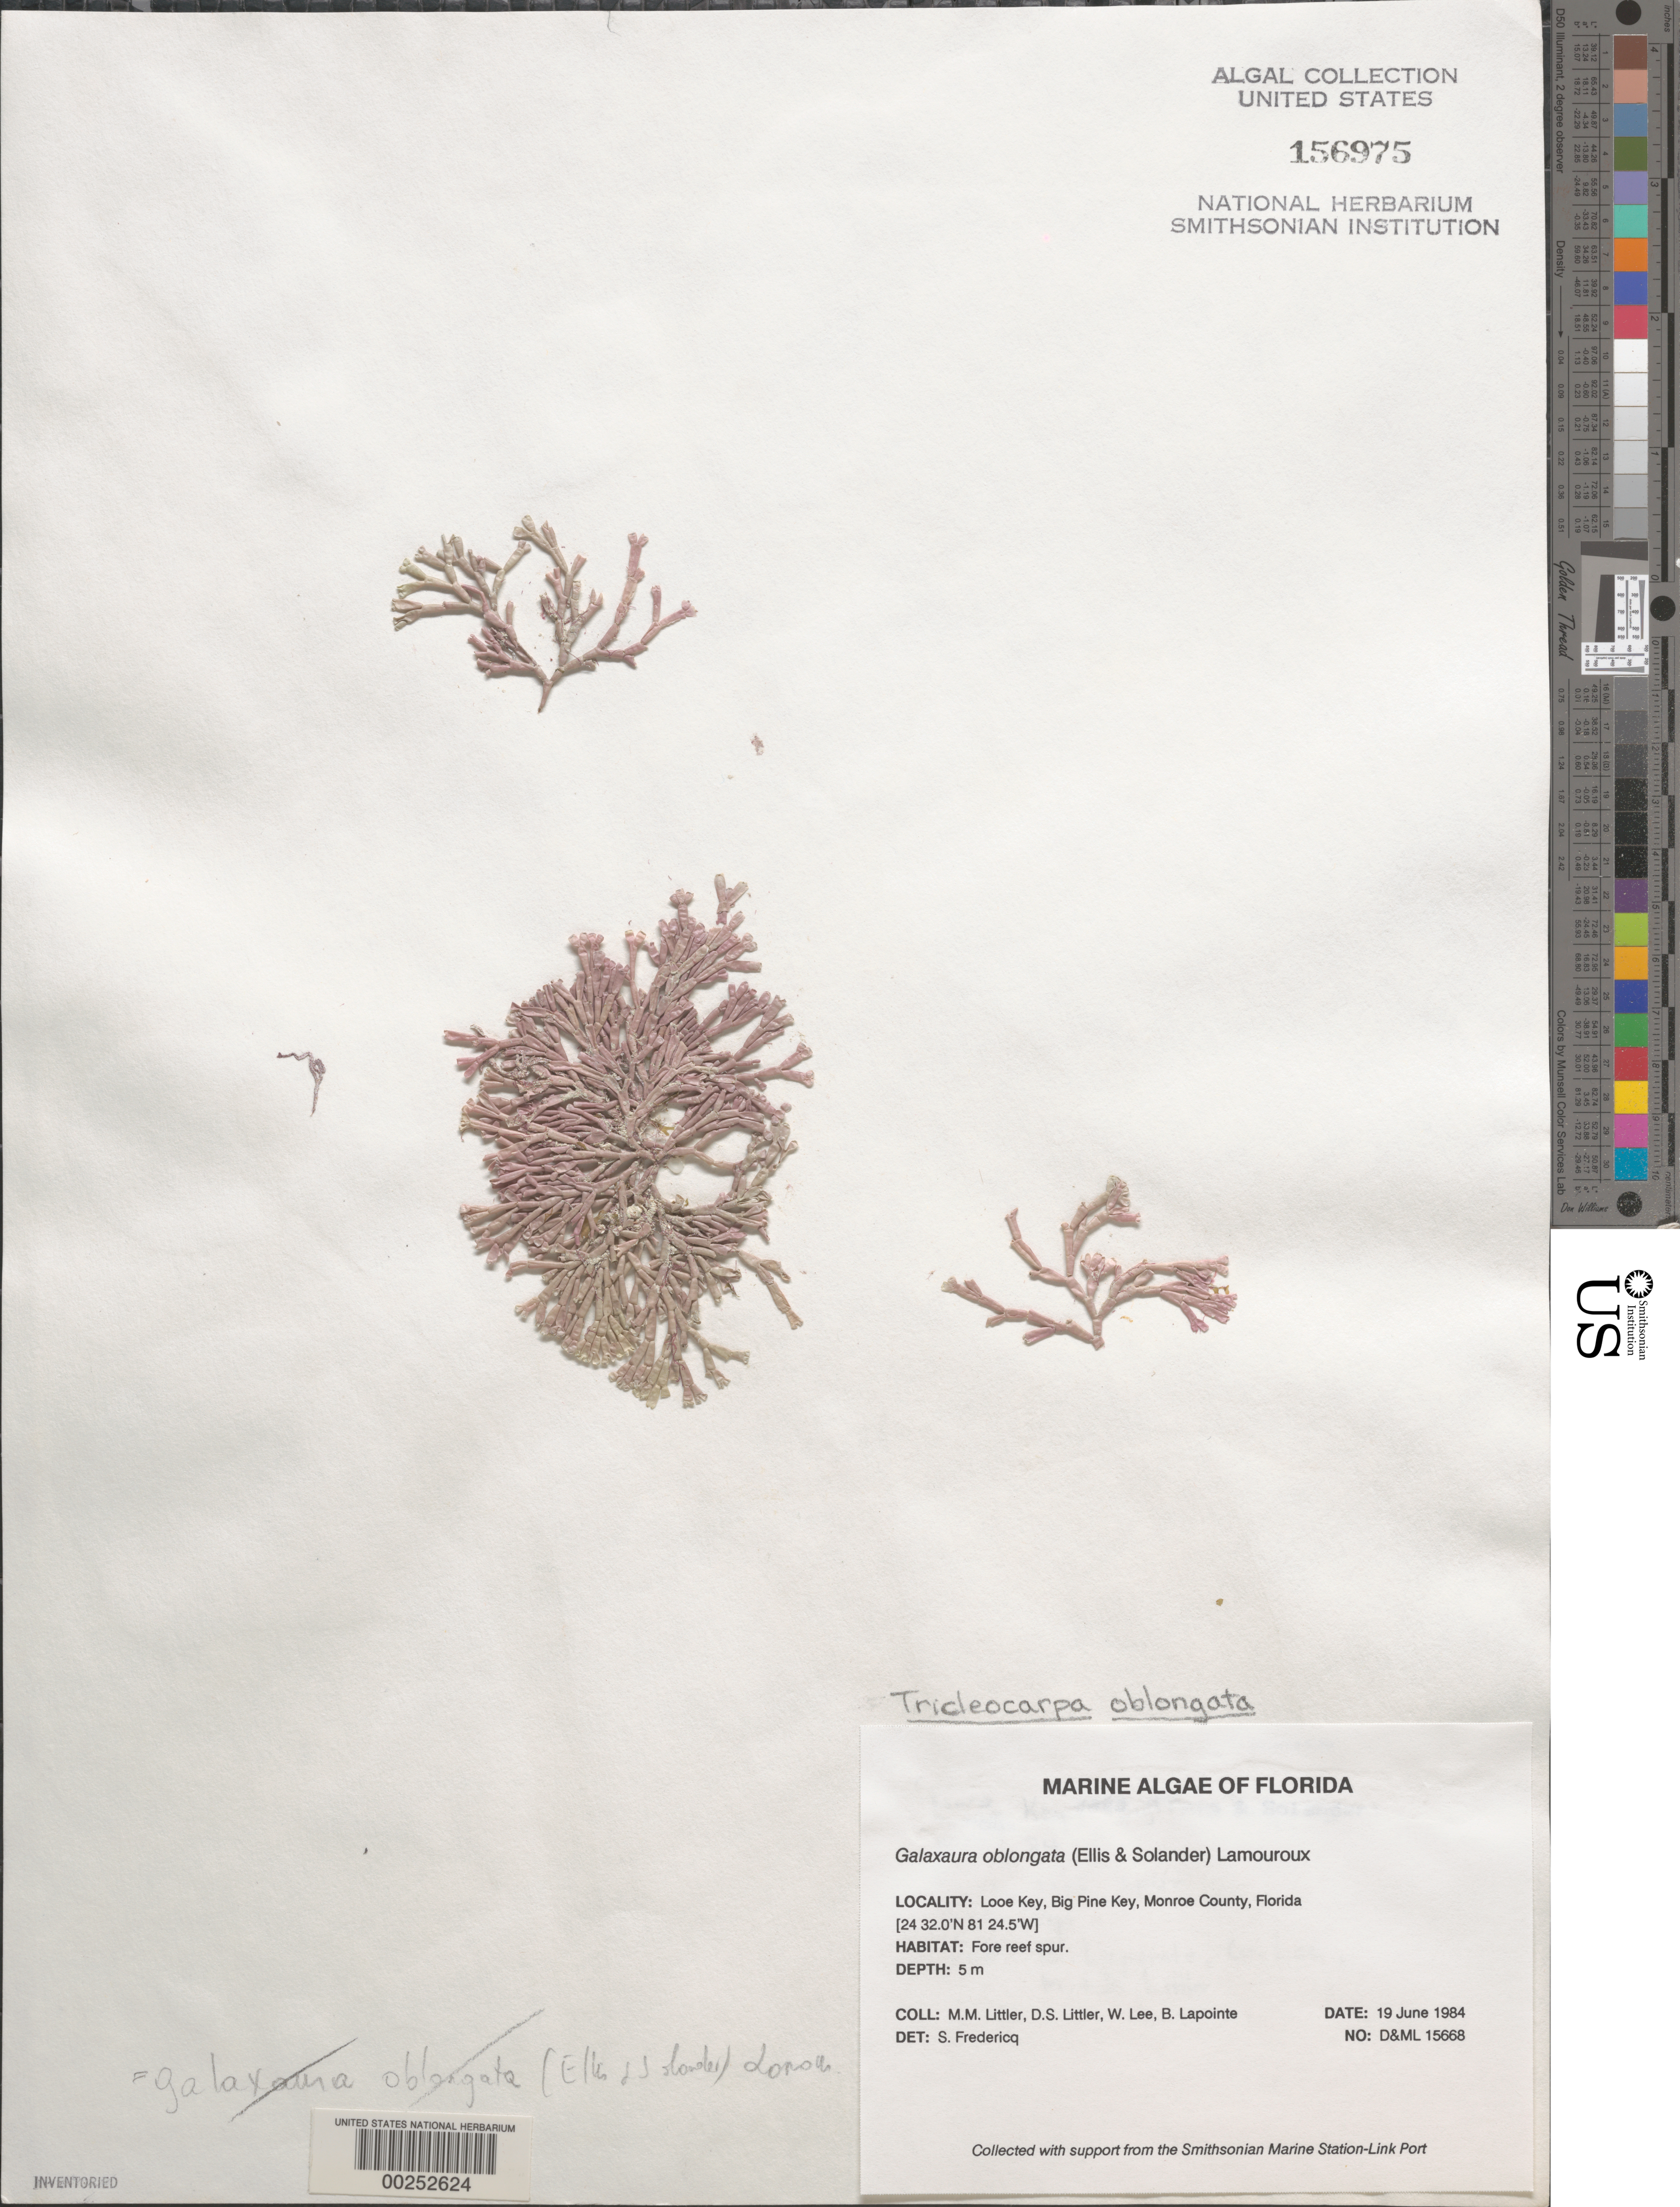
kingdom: Plantae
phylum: Rhodophyta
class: Florideophyceae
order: Nemaliales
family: Galaxauraceae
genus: Tricleocarpa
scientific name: Tricleocarpa fragilis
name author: (L.) Huisman & R.A. Towns.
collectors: M. M. Littler, D. S. Littler, W. Lee & B. Lapointe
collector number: D&ML 15668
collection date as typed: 19 Jun 1984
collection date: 1984-06-19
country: United States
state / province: Florida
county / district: Monroe County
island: Looe Key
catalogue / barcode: US 156975